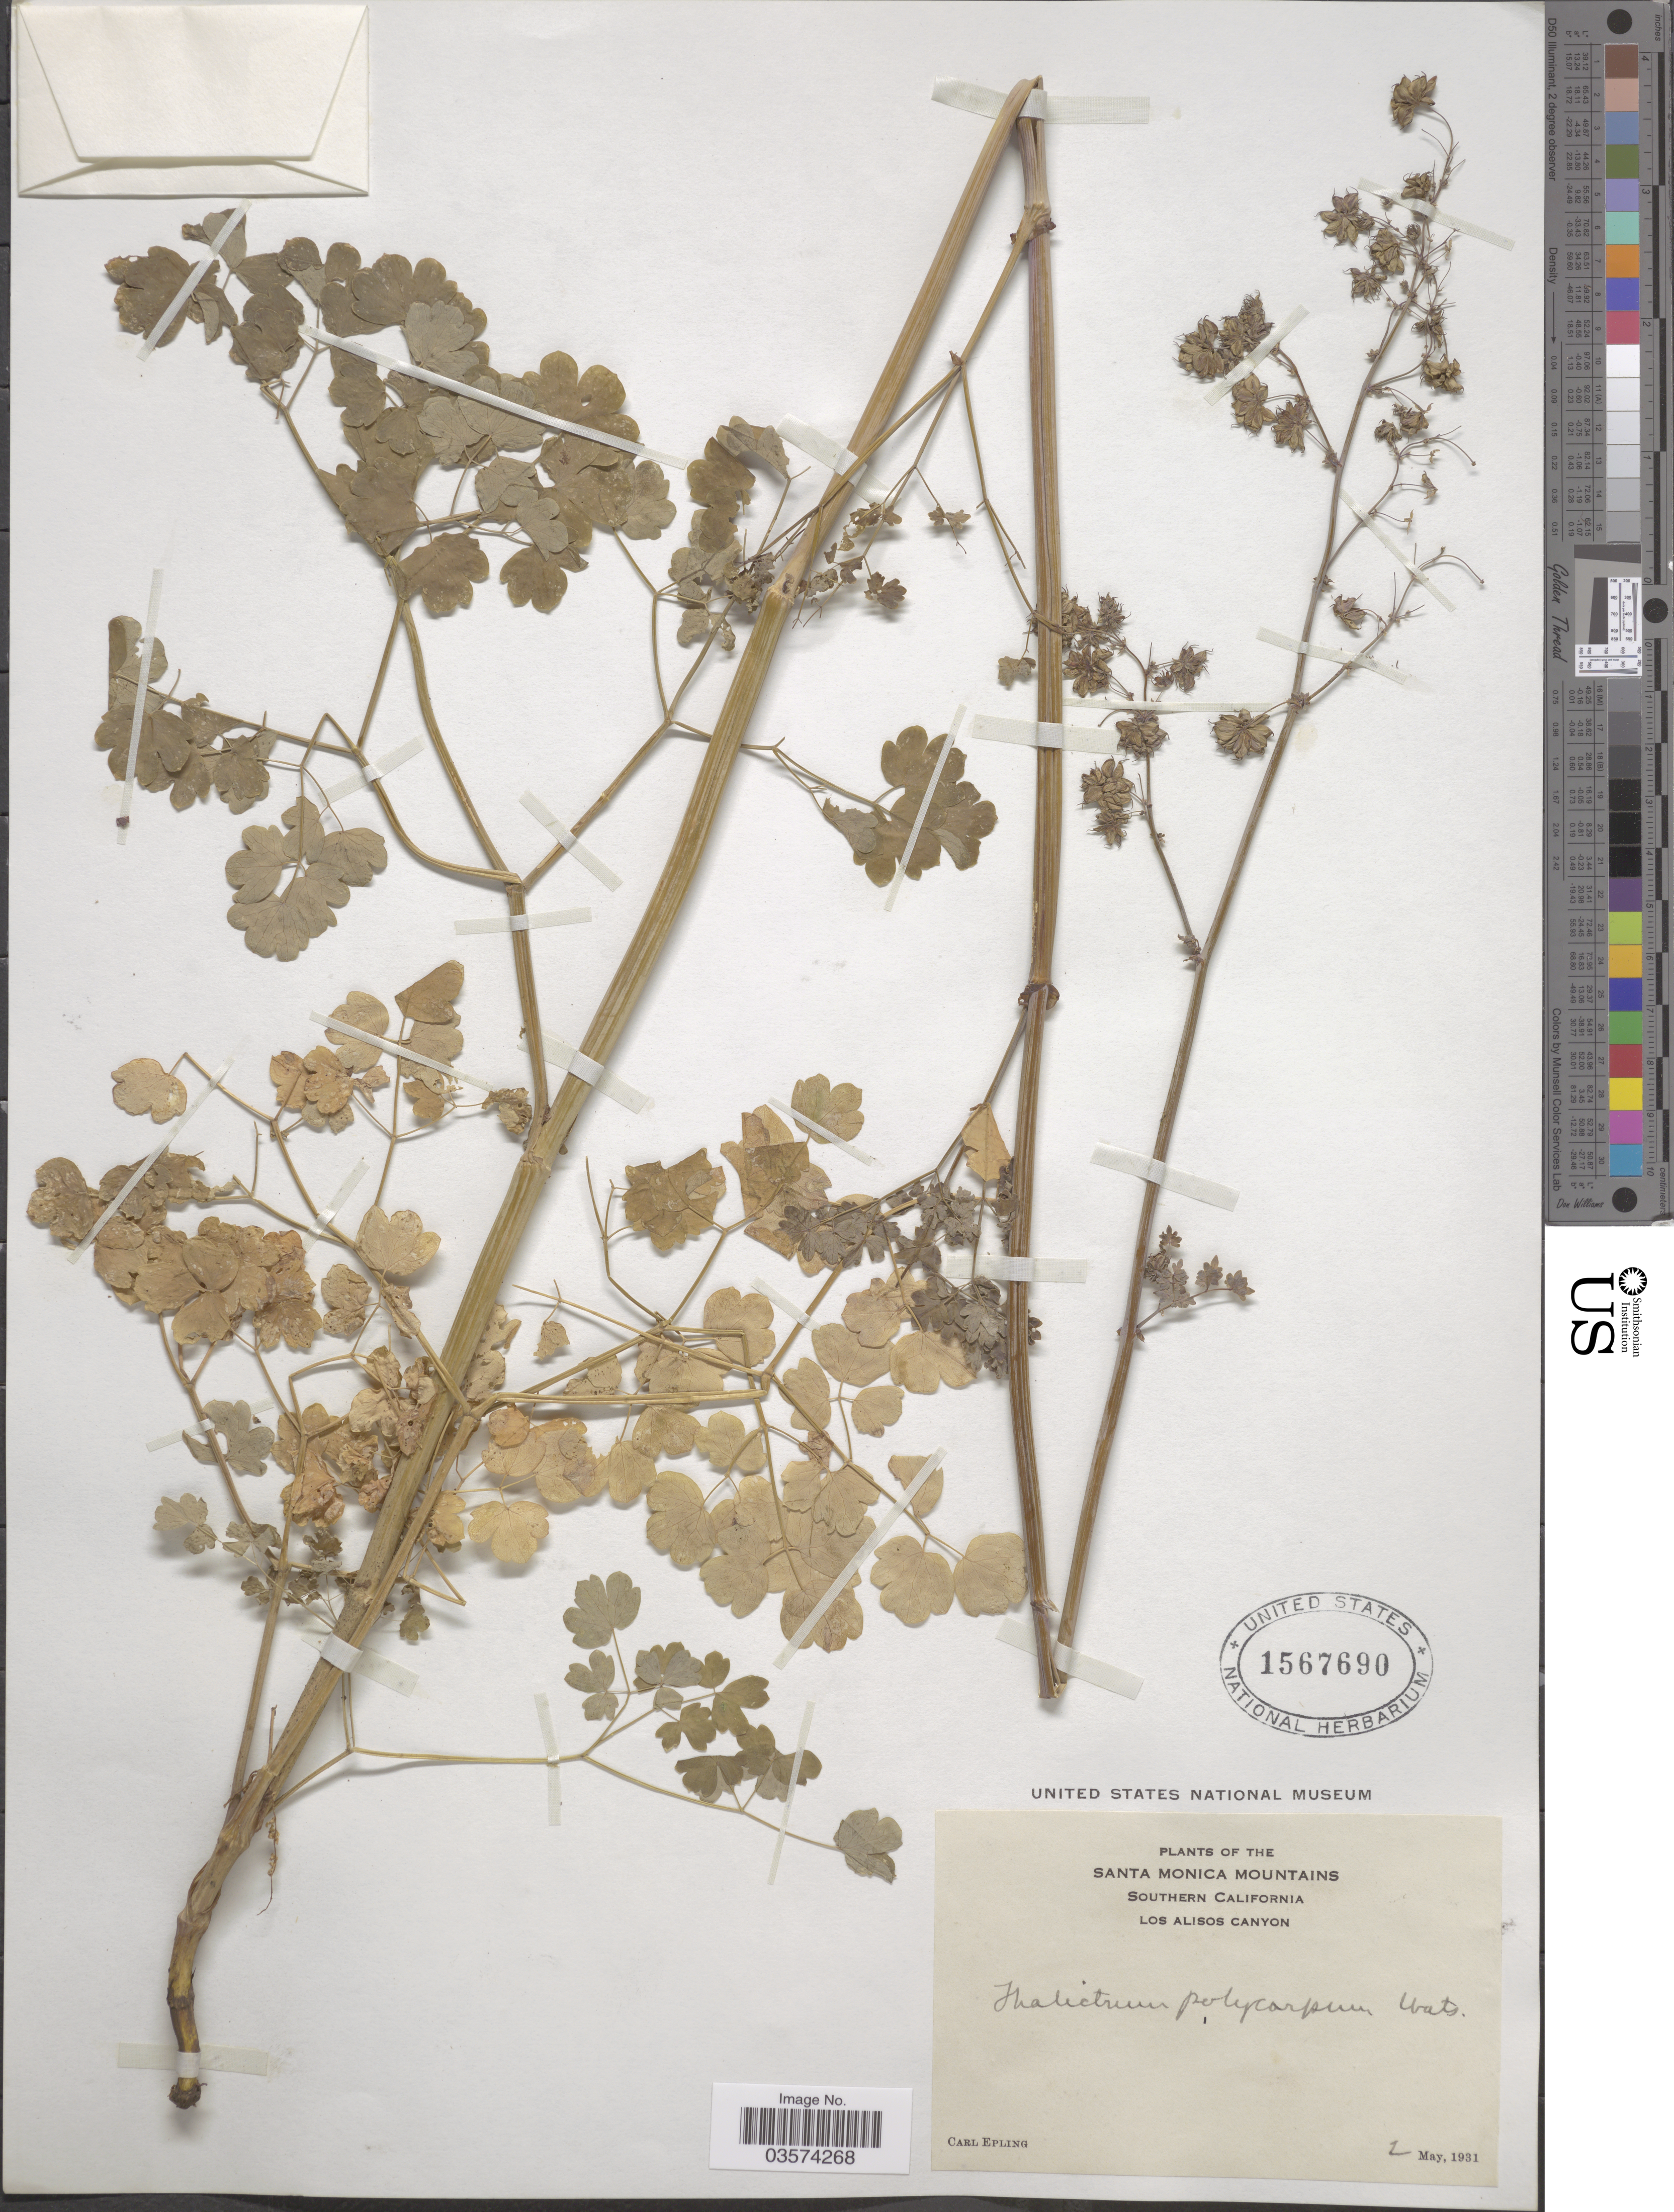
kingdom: Plantae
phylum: Tracheophyta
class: Magnoliopsida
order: Ranunculales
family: Ranunculaceae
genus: Thalictrum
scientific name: Thalictrum polycarpum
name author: (Torr.) S. Watson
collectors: C. C. Epling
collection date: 1931-05-02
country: United States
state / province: California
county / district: Los Angeles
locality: Santa Monica Mountains. Southern California. Los Alisos Canyon.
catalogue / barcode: US 1567690